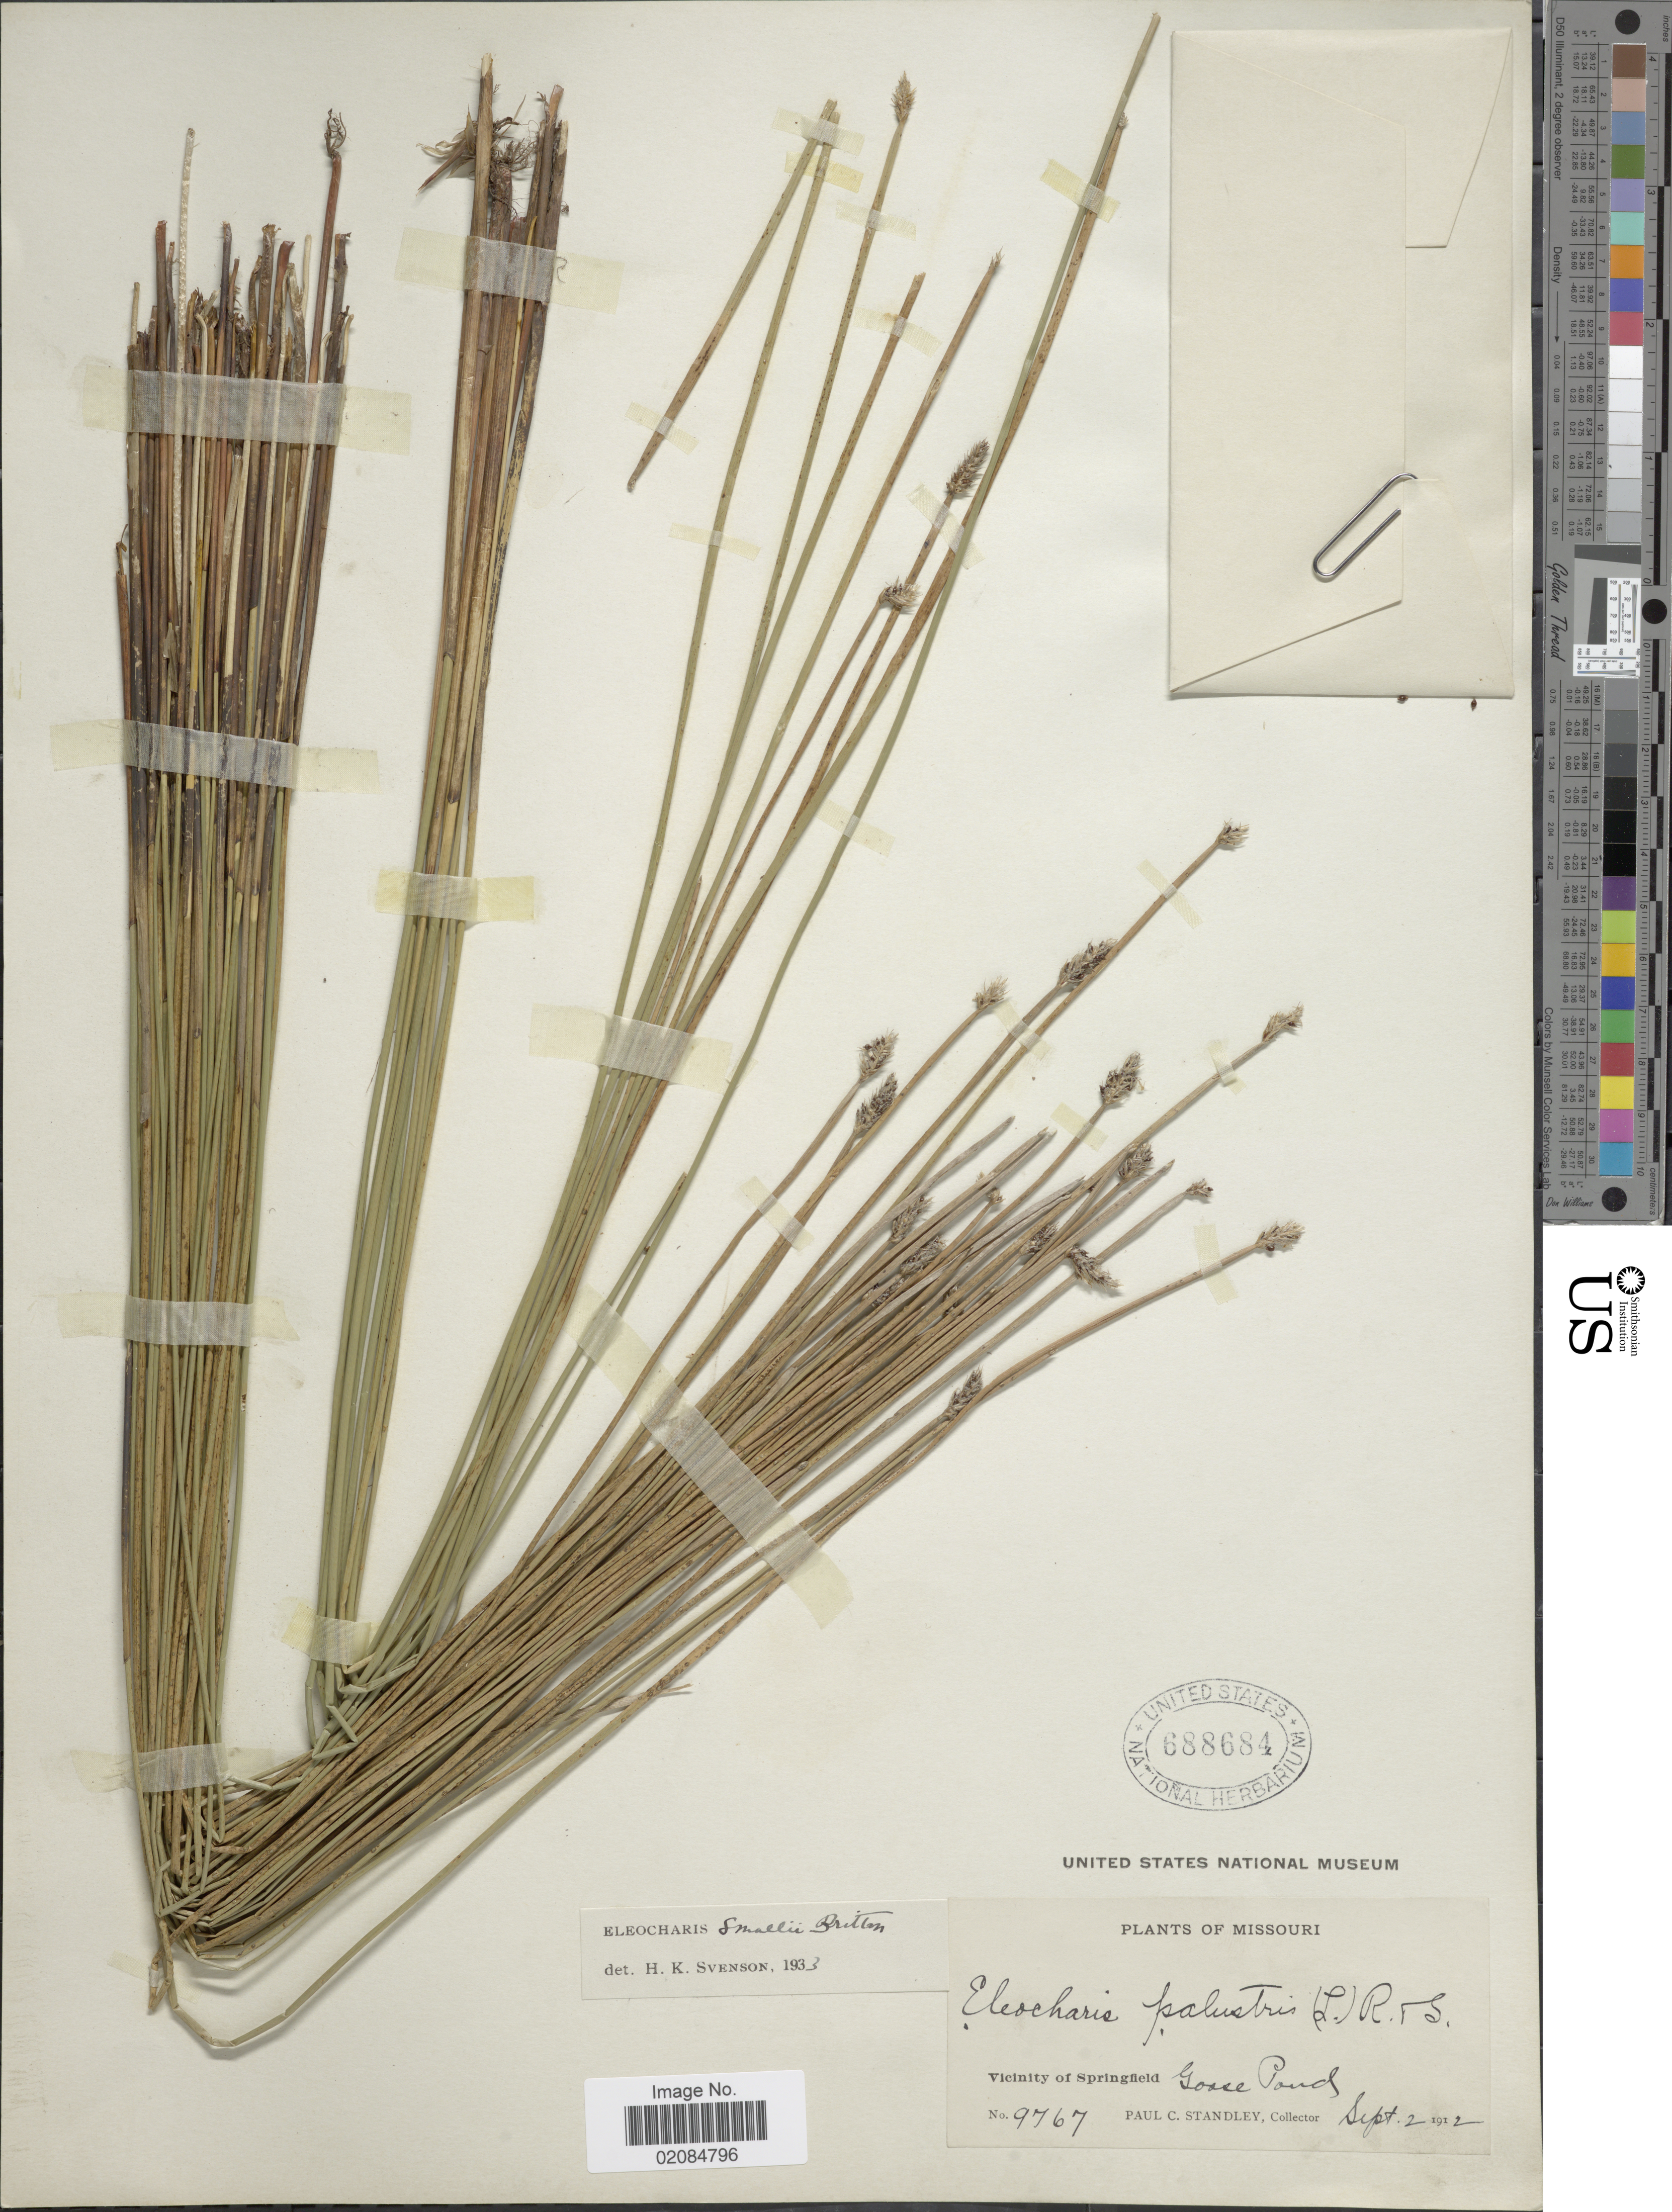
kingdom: Plantae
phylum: Tracheophyta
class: Liliopsida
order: Poales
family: Cyperaceae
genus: Eleocharis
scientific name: Eleocharis palustris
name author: (L.) Roem. & Schult.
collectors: P. C. Standley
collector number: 9767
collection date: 1912-09-02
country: United States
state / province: Missouri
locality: Vicinity of Springfield. Goose Pond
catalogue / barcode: US 688684